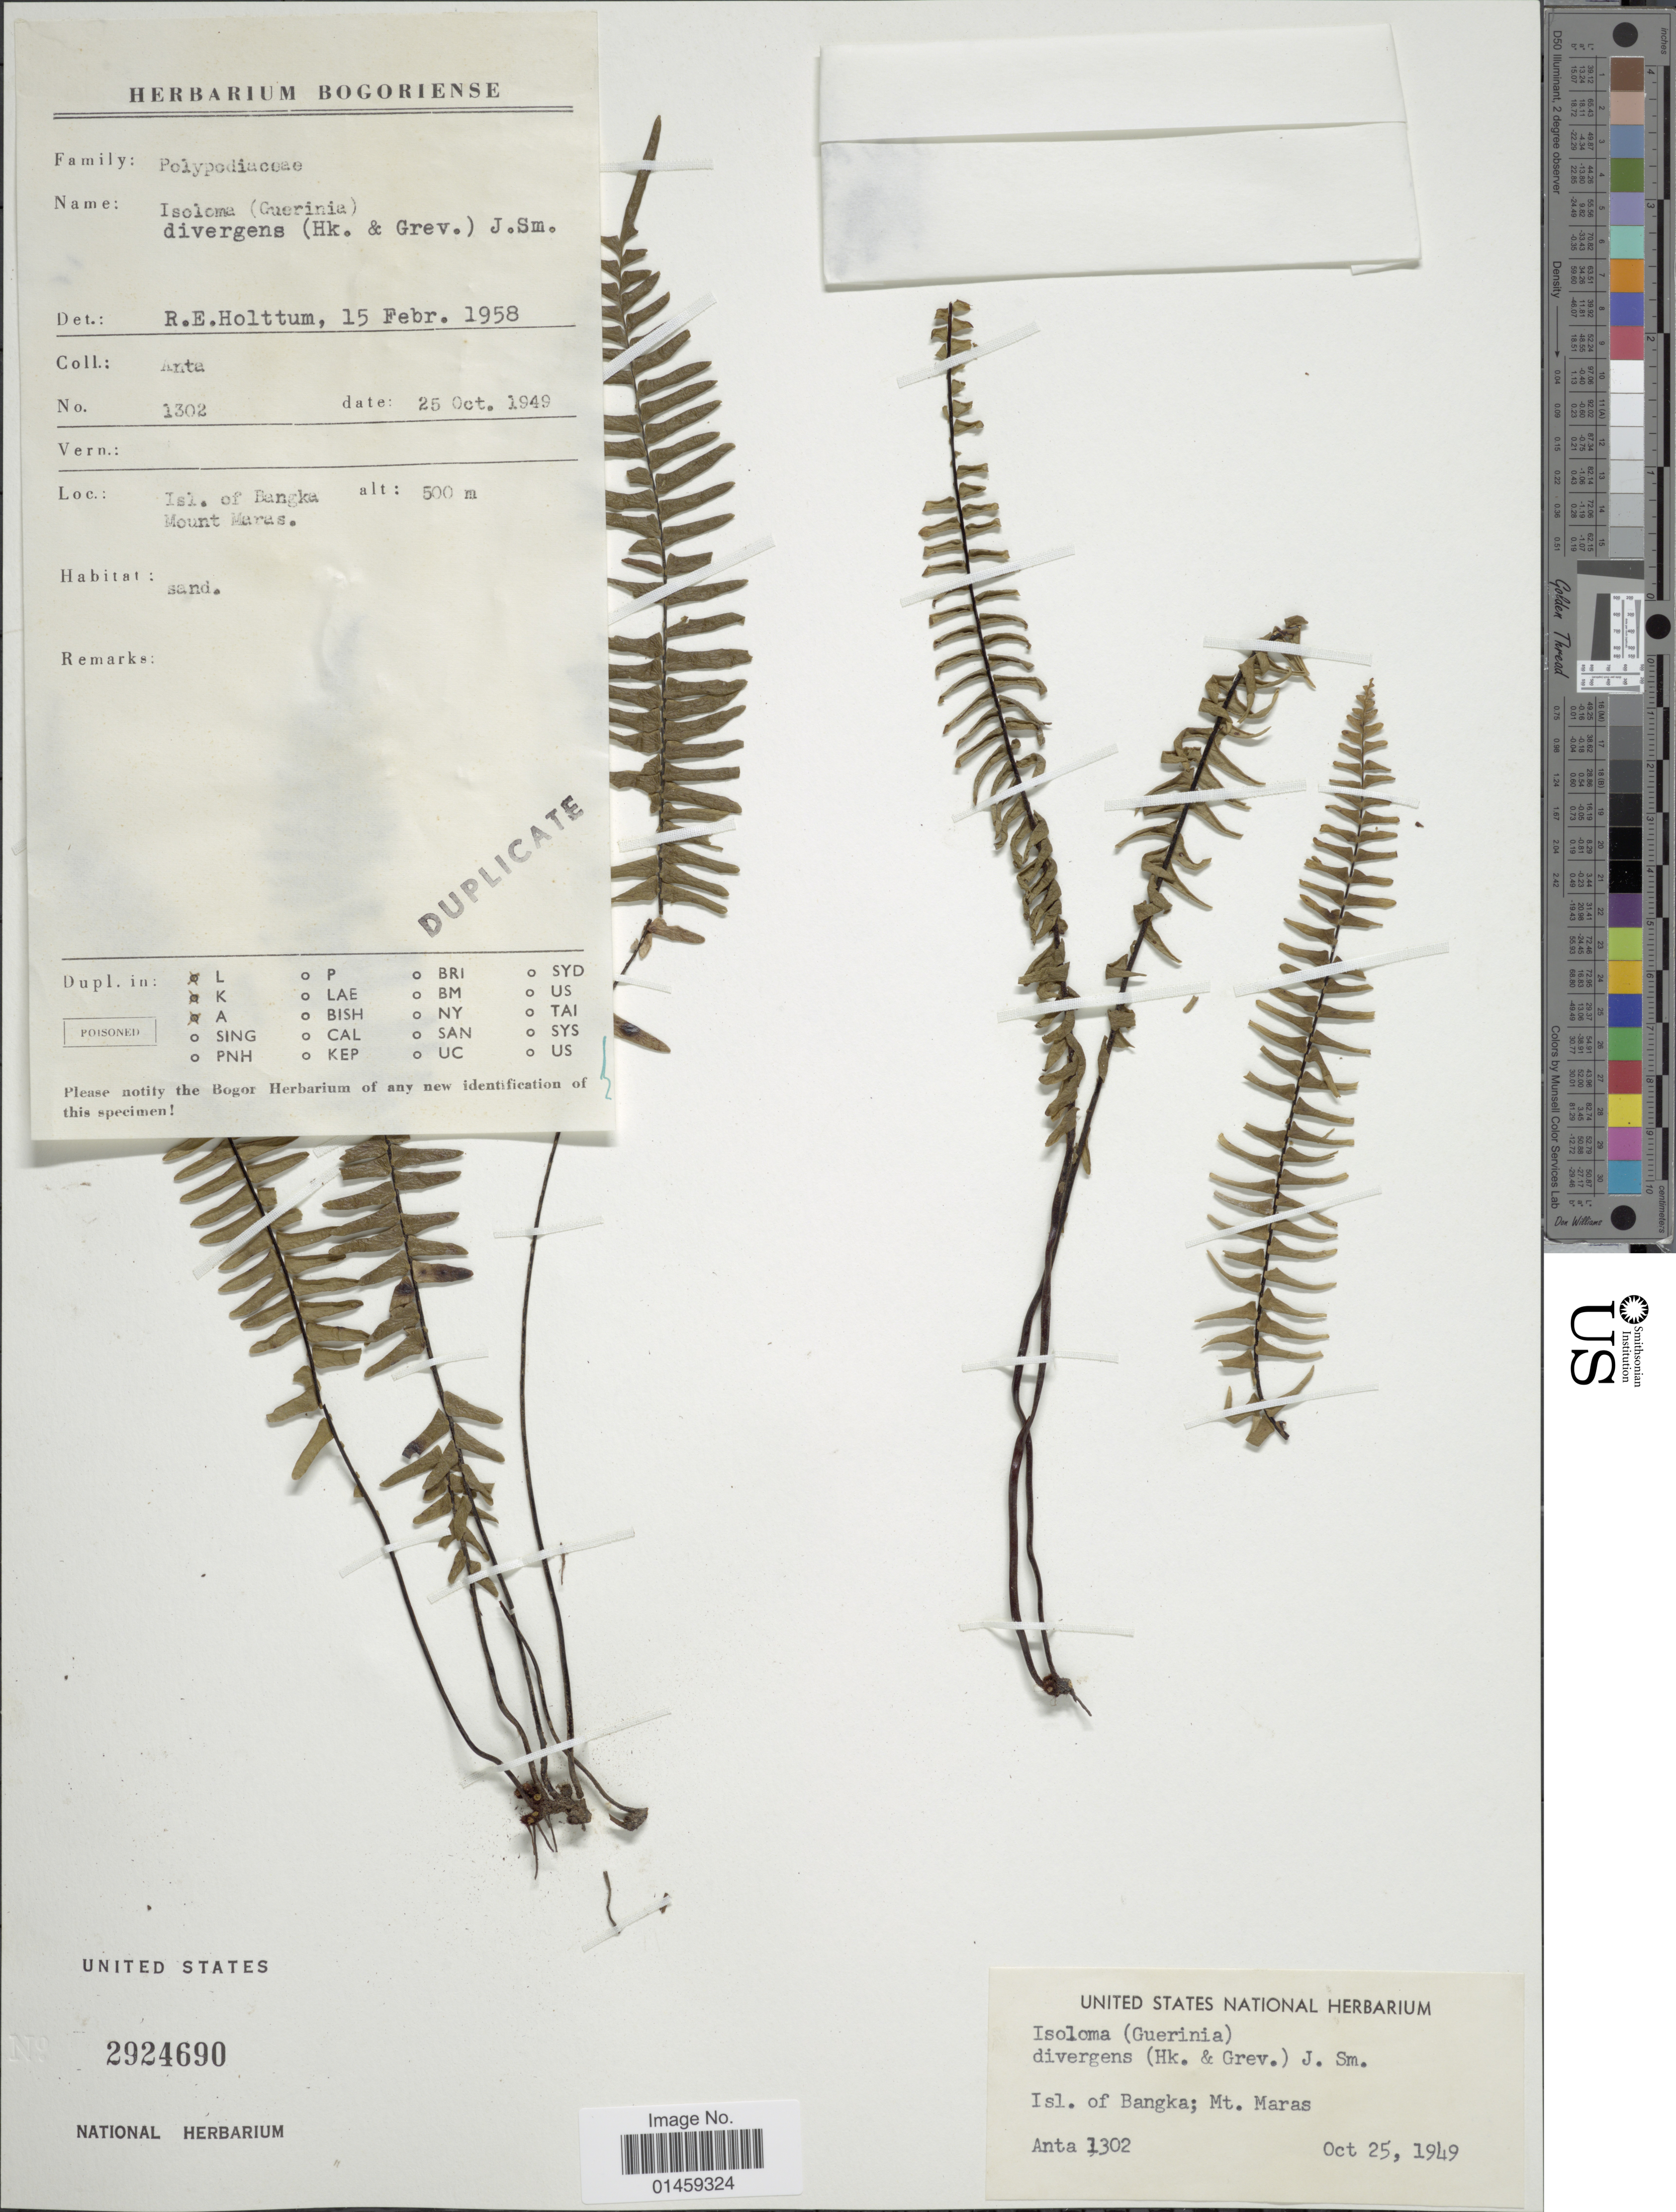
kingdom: Plantae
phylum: Tracheophyta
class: Polypodiopsida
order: Polypodiales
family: Lindsaeaceae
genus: Lindsaea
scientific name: Lindsaea divergens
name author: Wall. ex Hook. & Grev.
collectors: Anta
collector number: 1302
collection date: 1949-10-25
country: Indonesia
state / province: Sumatra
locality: Isl. of Bangka; Mt. Maras.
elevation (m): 500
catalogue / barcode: US 2924690